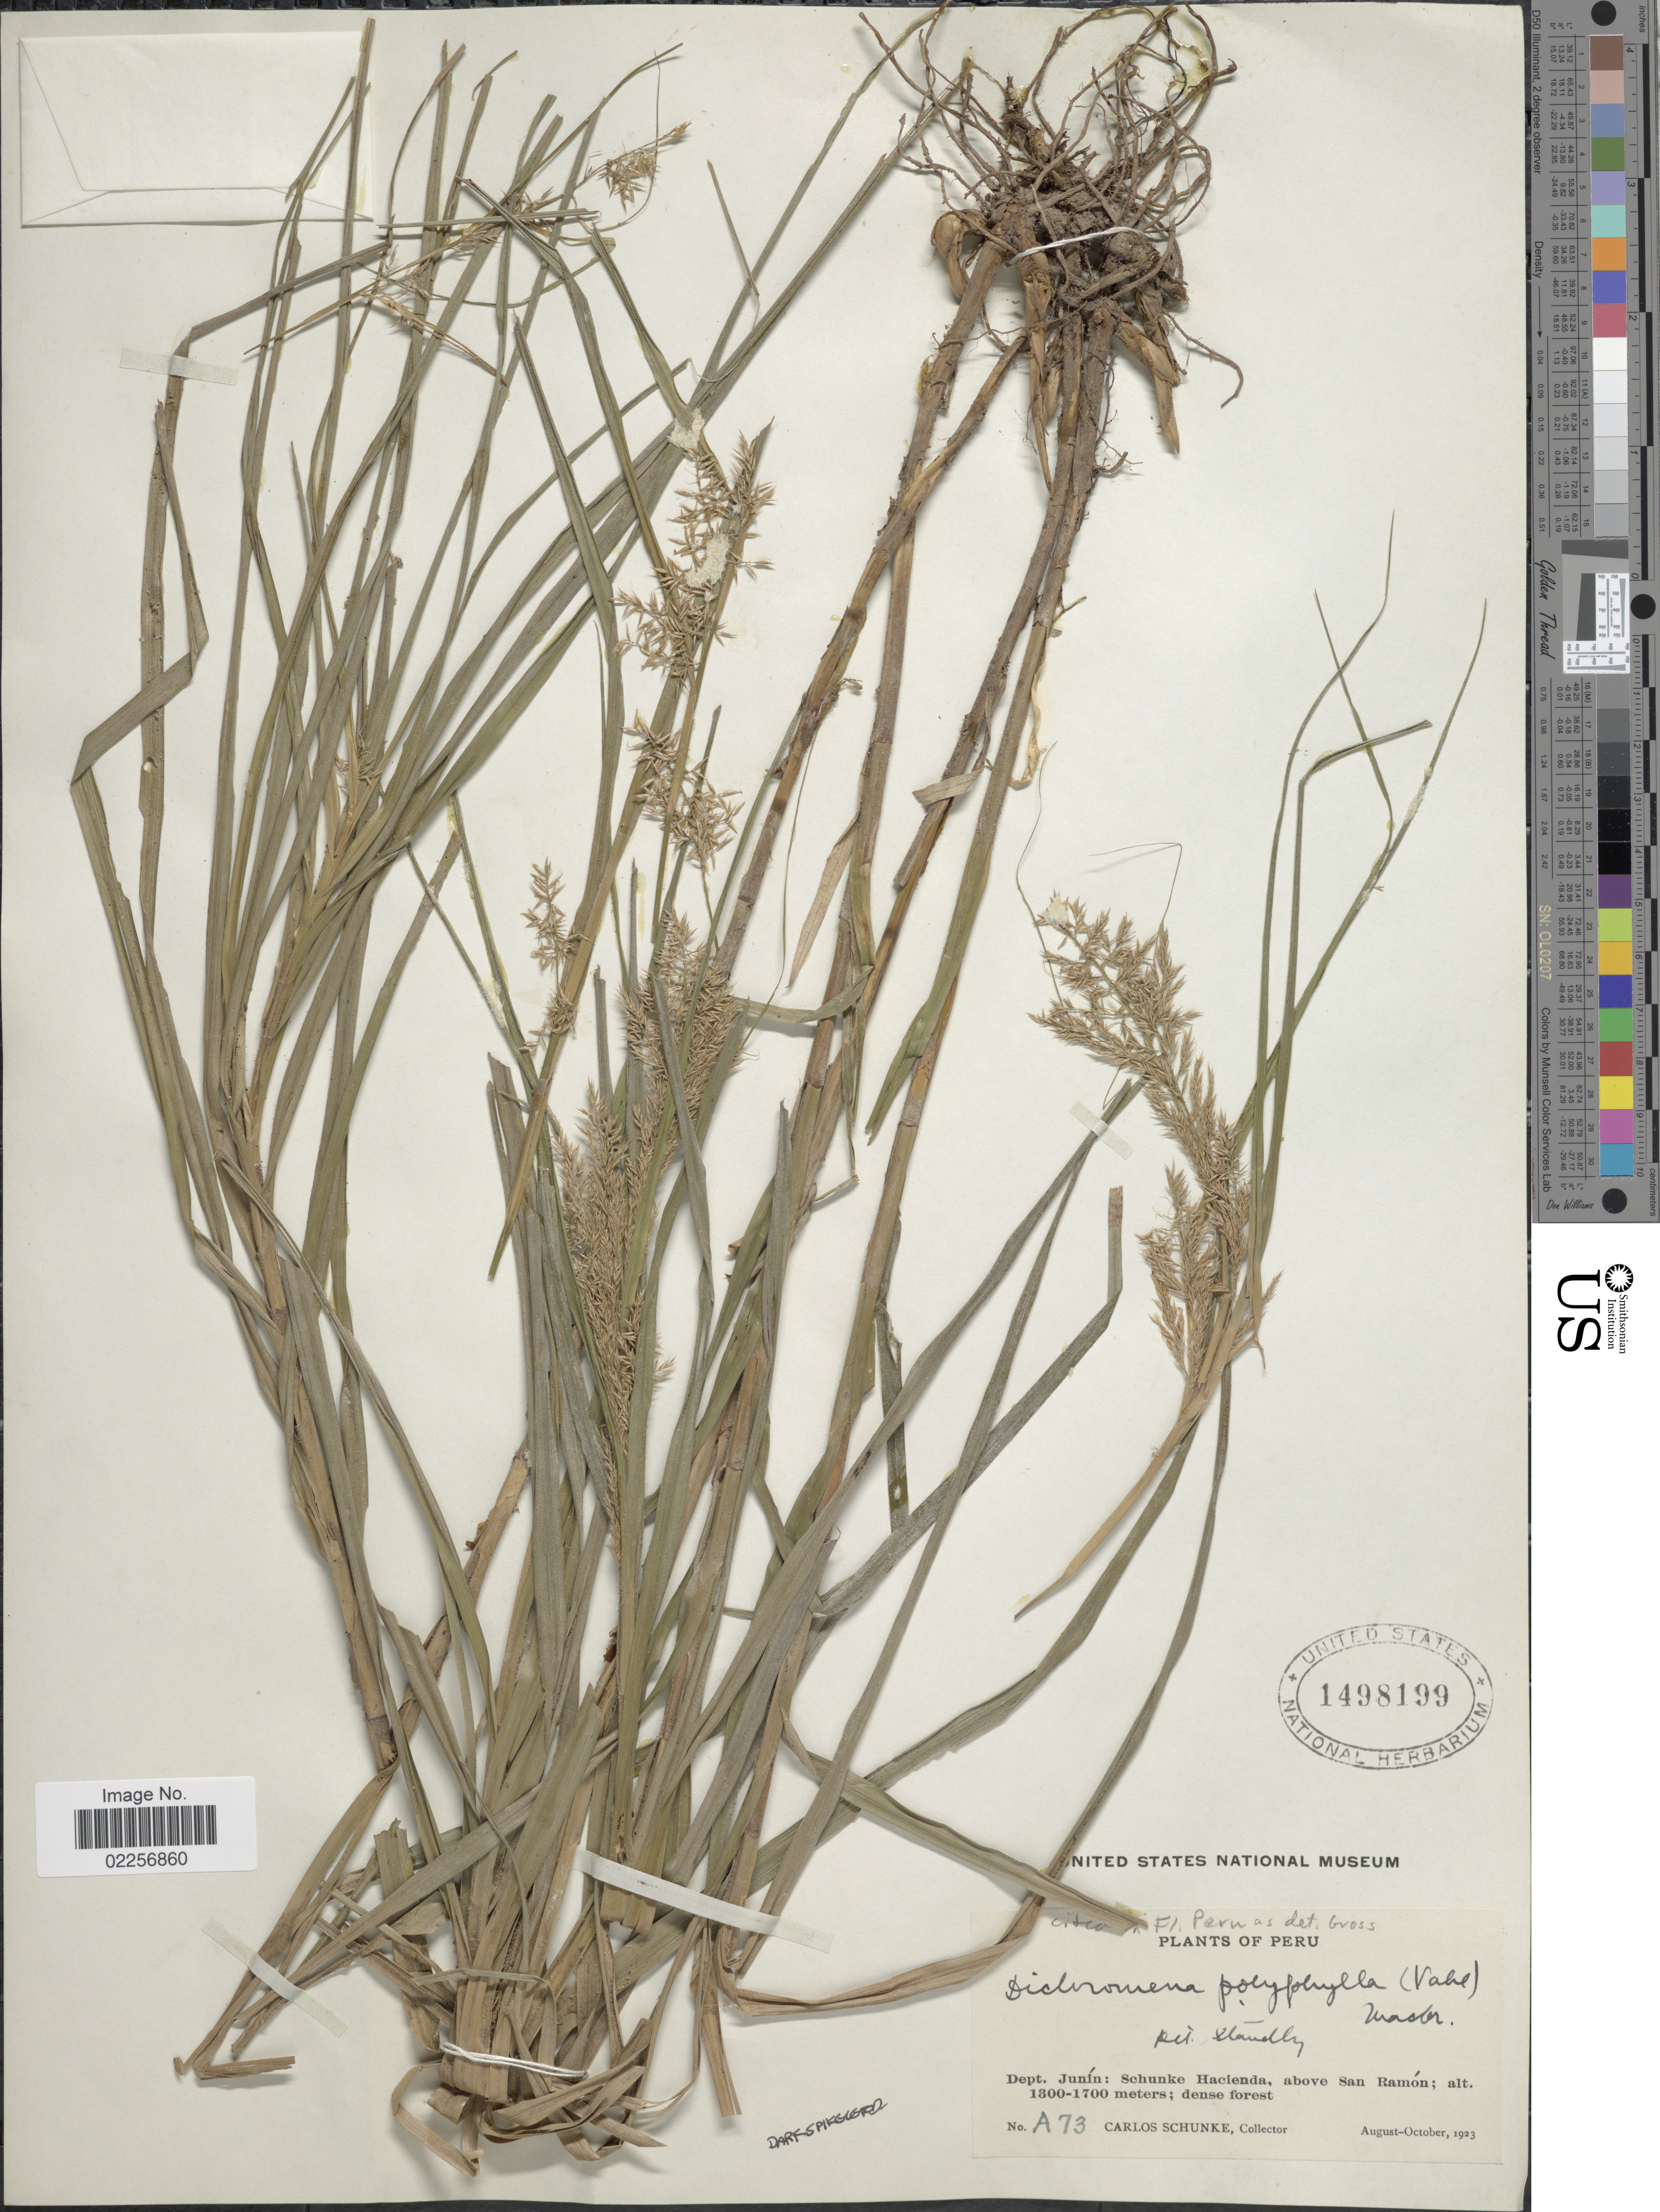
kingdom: Plantae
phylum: Tracheophyta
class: Liliopsida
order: Poales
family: Cyperaceae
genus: Rhynchospora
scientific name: Rhynchospora polyphylla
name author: (Vahl) Vahl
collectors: C. Schunke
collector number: A73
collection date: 1923-08/1923-10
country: Peru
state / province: Junín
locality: Schunke Hacienda, above San Ramon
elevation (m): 1300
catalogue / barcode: US 1498199